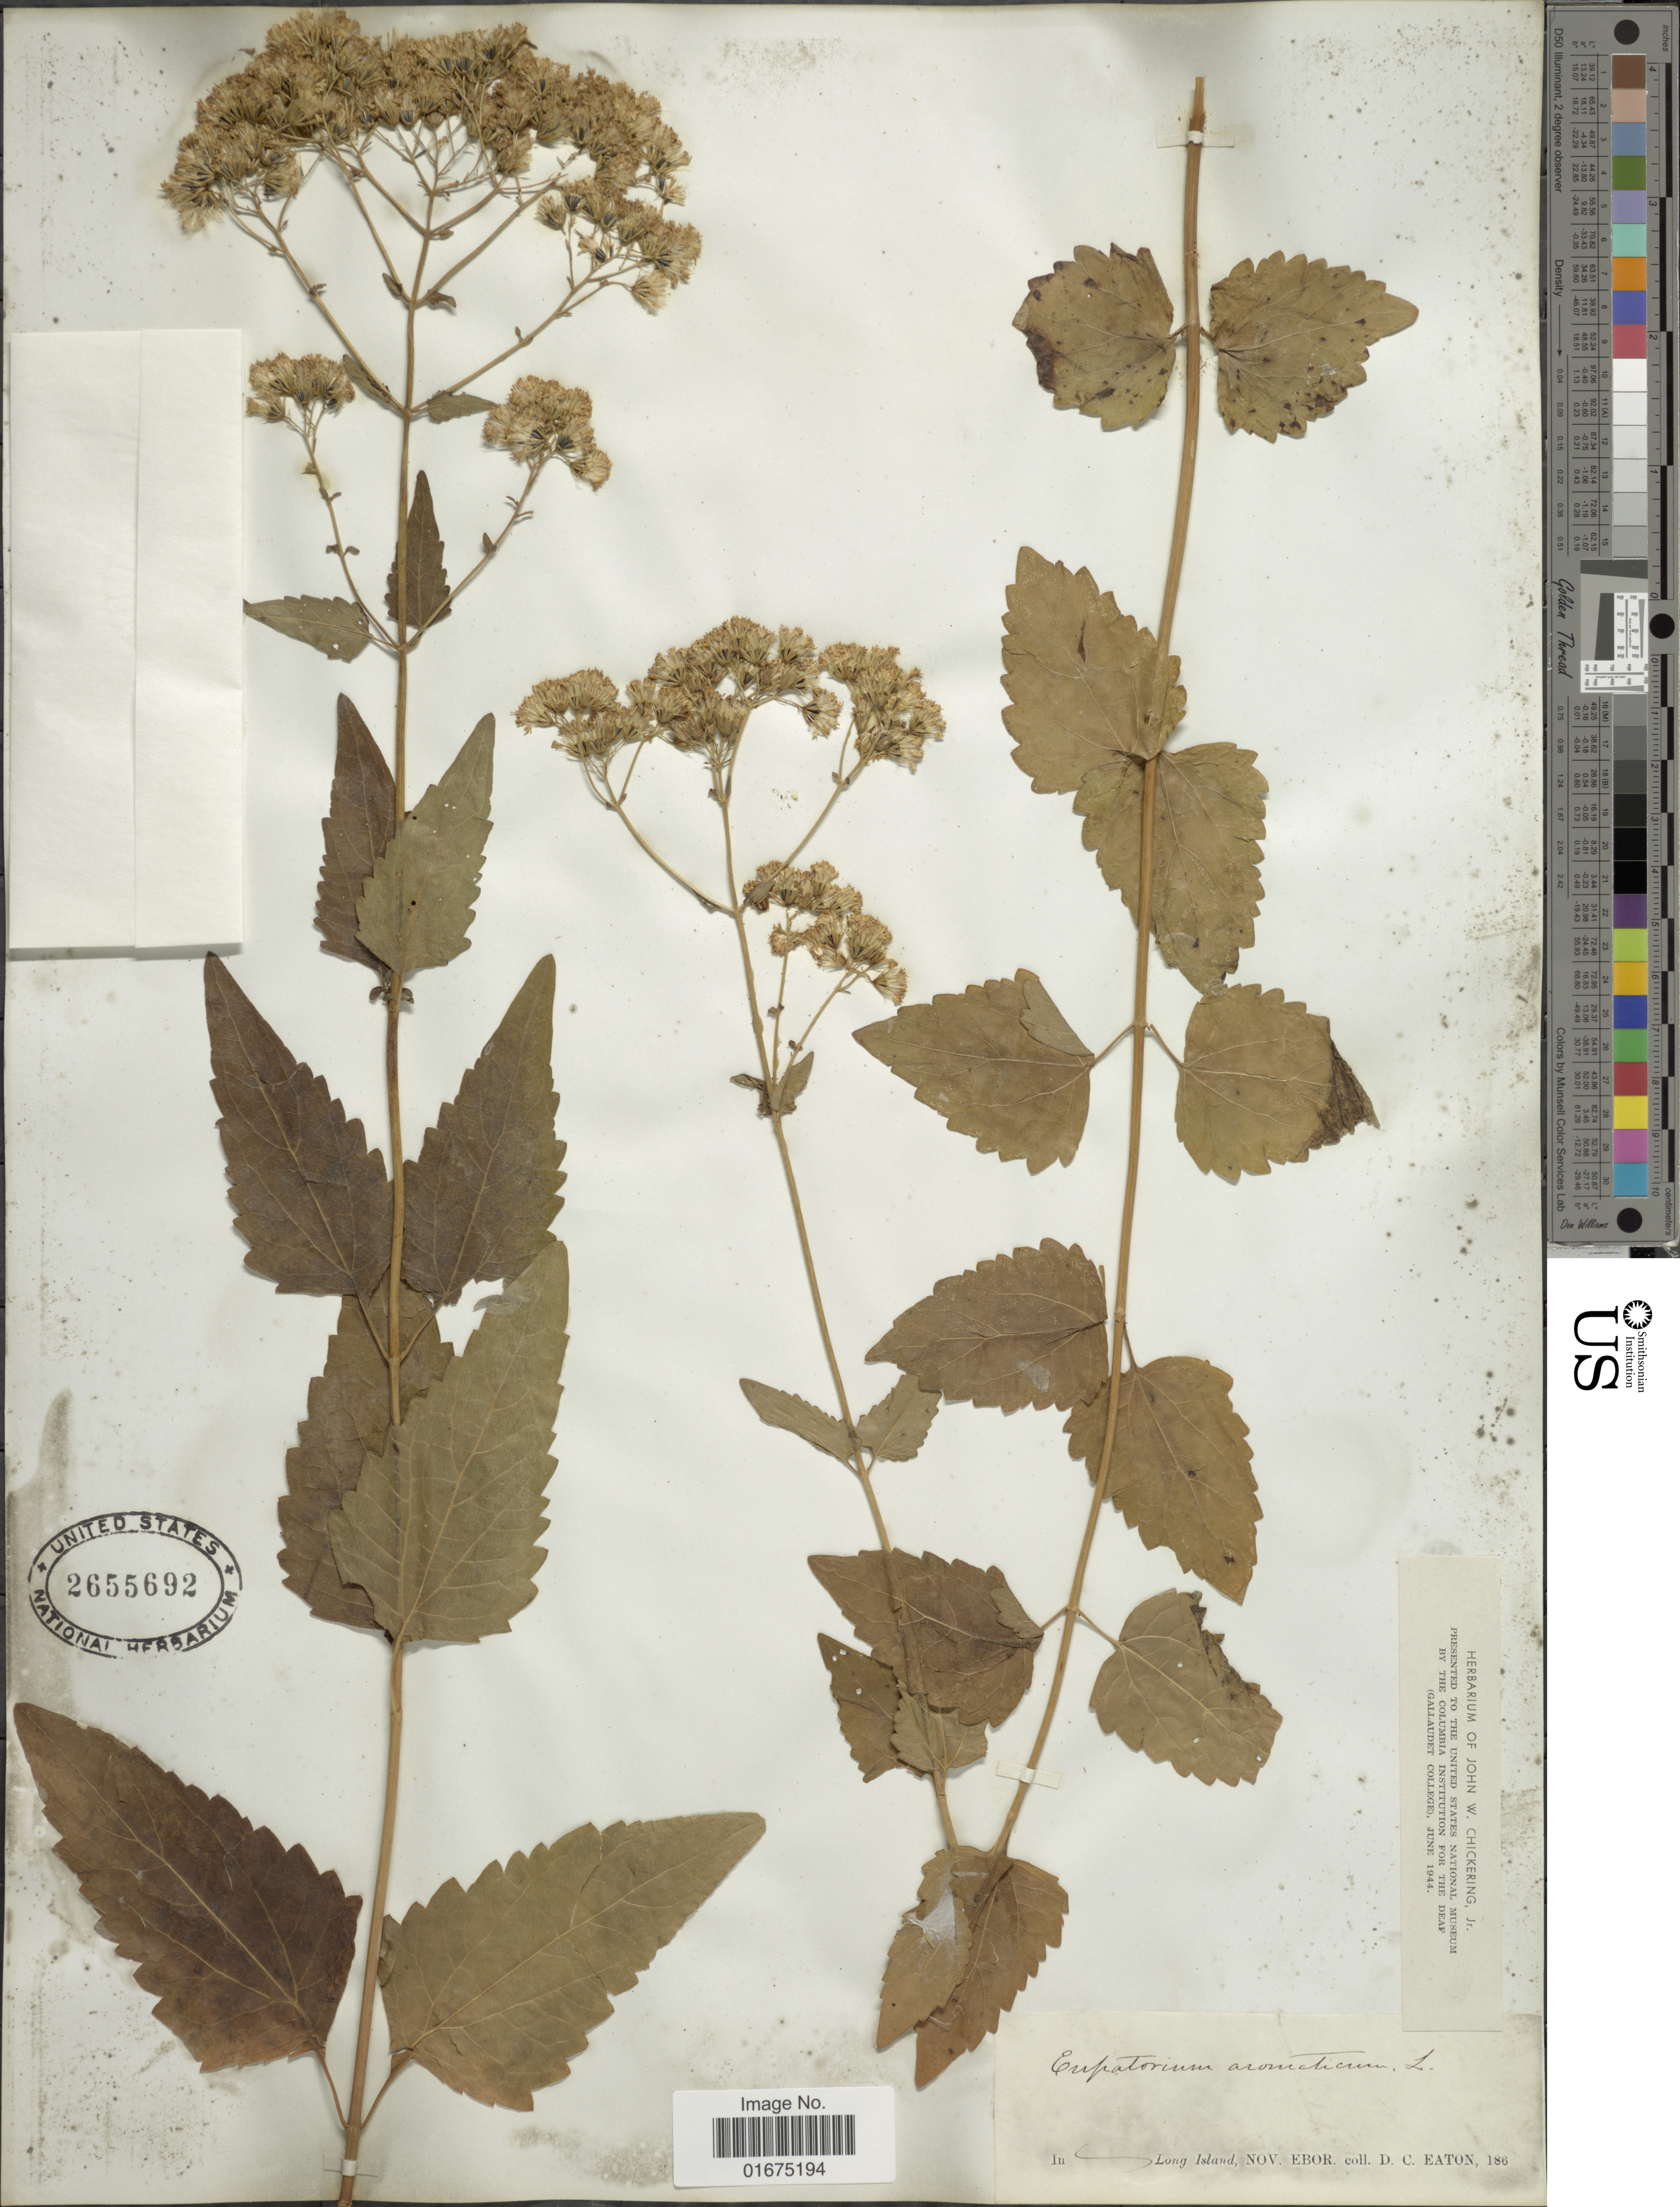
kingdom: Plantae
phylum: Tracheophyta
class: Magnoliopsida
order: Asterales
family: Asteraceae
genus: Ageratina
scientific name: Ageratina aromatica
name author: (L.) Spach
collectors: D. Eaton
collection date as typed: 186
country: United States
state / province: New York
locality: Nov. Ebor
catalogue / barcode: US 2655692